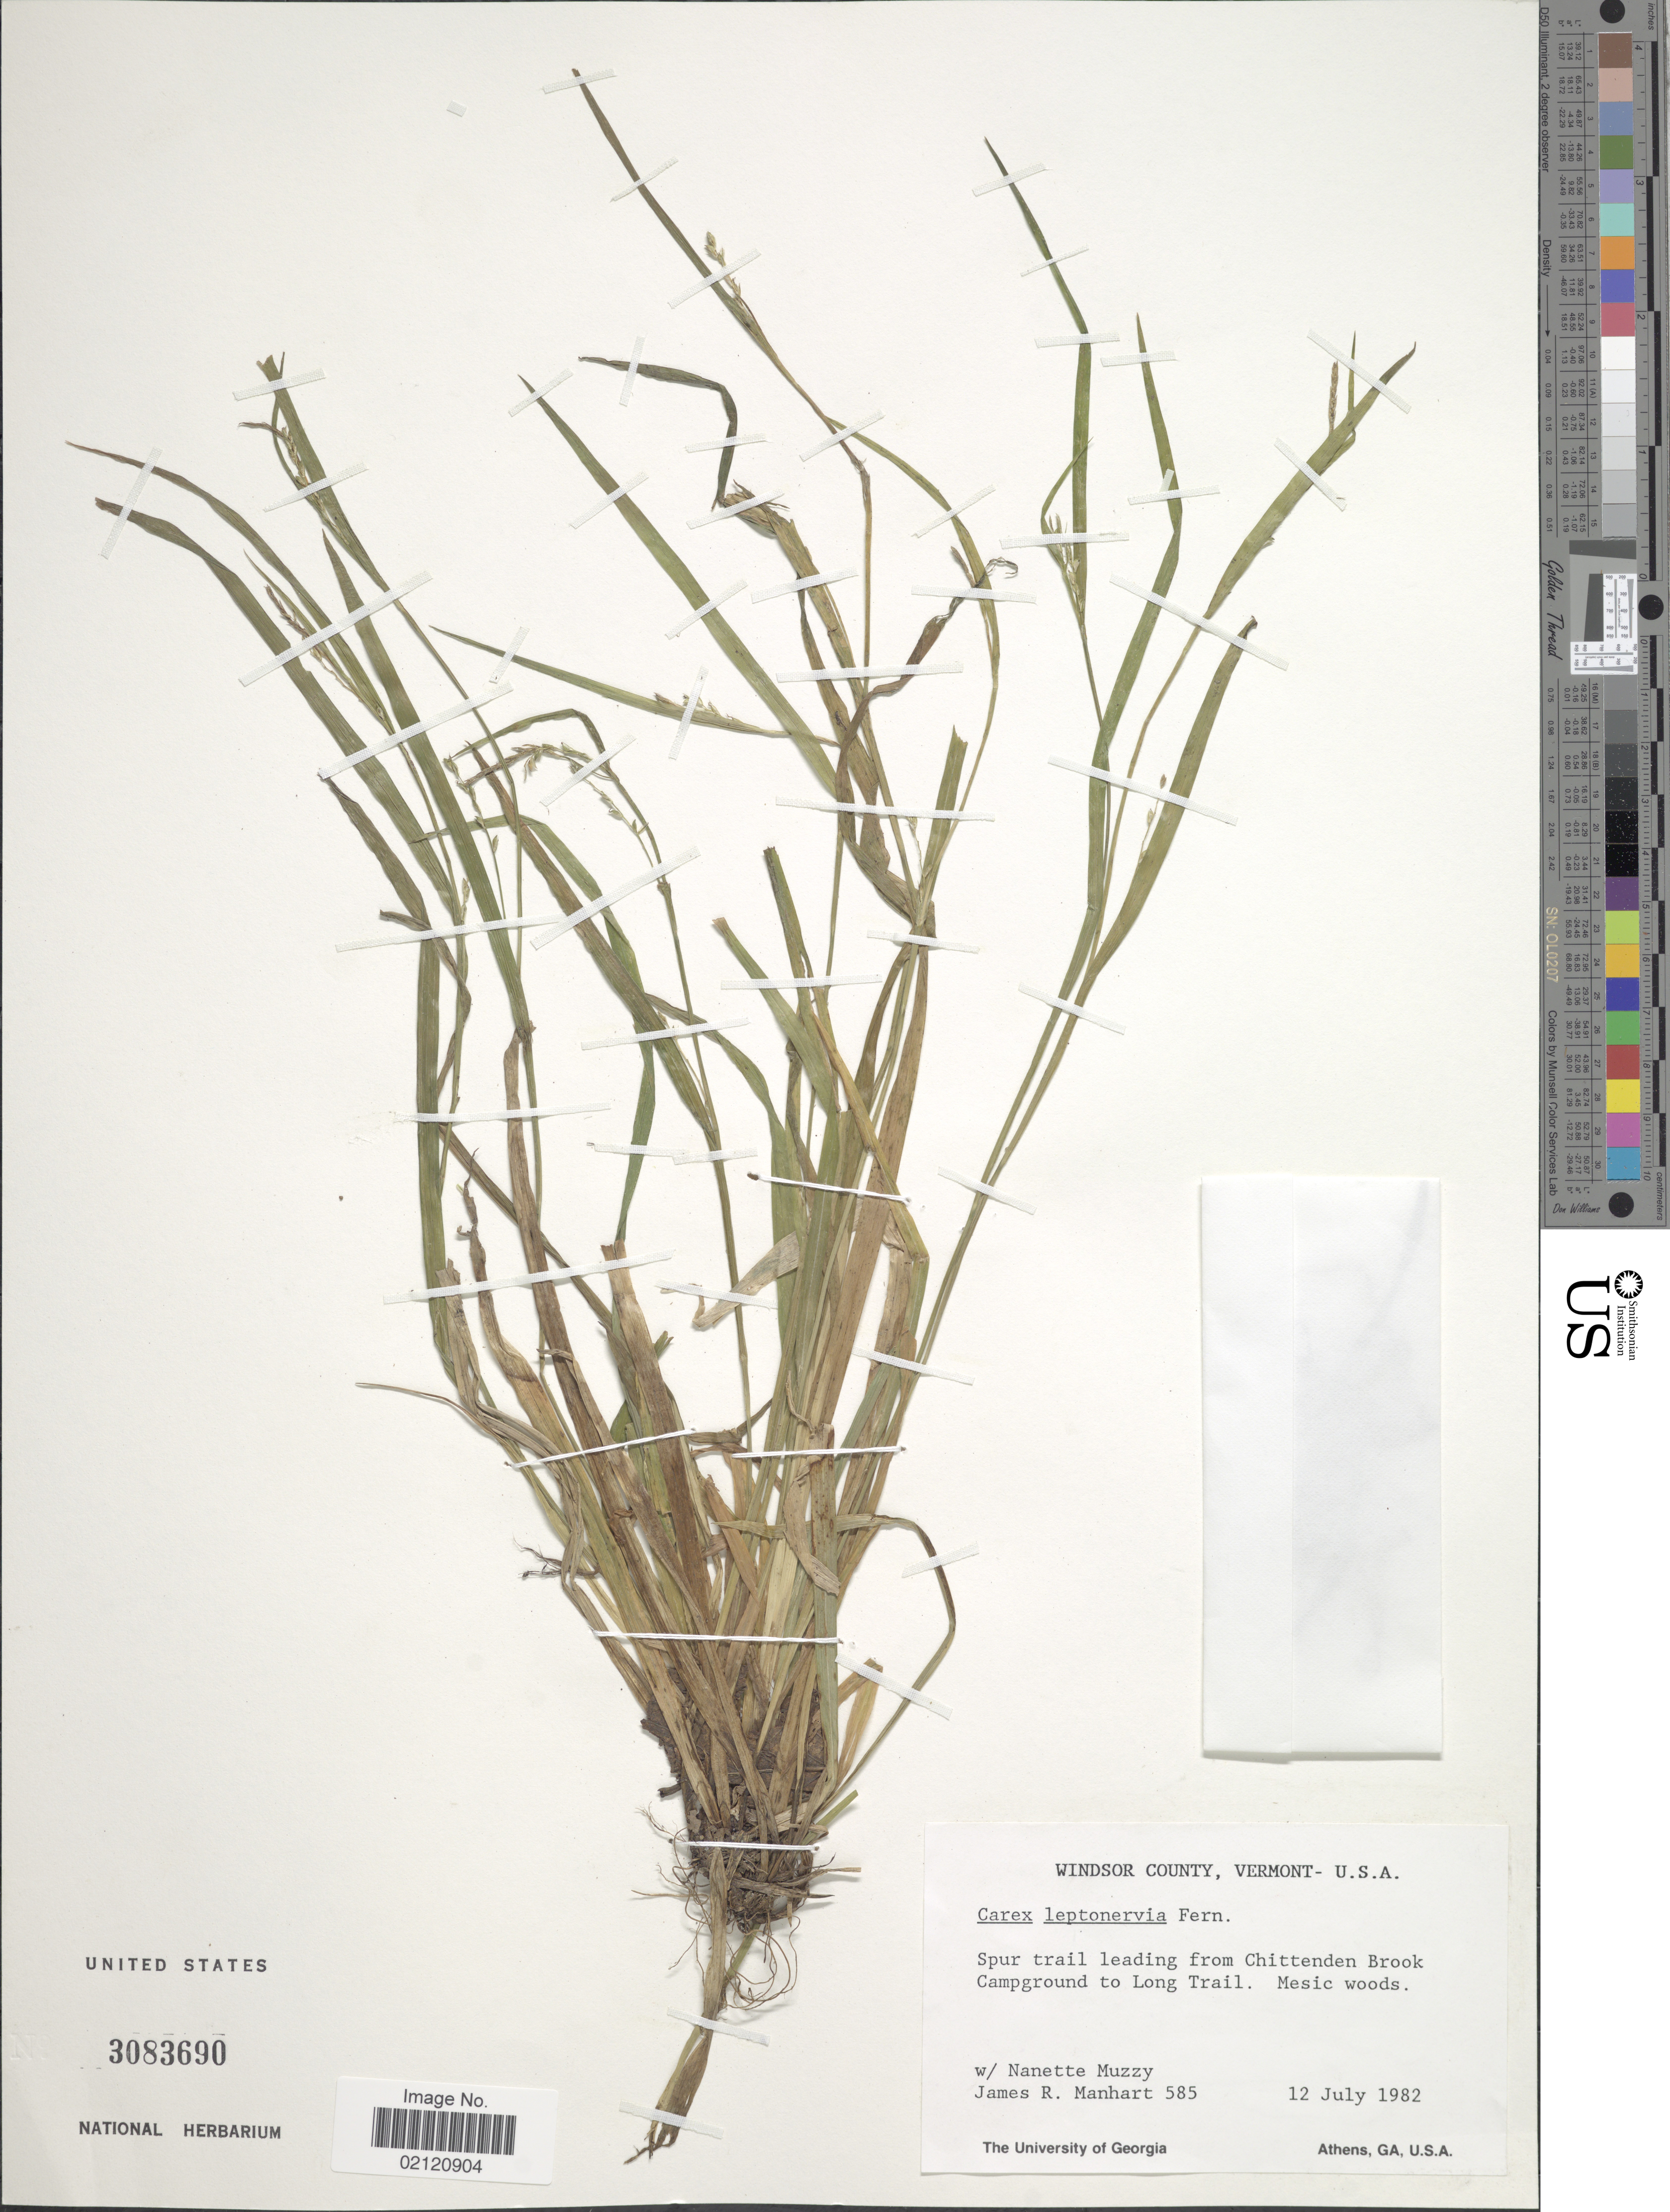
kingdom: Plantae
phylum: Tracheophyta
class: Liliopsida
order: Poales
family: Cyperaceae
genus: Carex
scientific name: Carex leptonervia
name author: (Fernald) Fernald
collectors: J. Manhart & N. Muzzy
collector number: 585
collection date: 1982-07-12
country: United States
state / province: Vermont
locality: Windsor County, Spur trail leading from Chittenden Brook Campground to Long Trail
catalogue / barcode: US 3083690